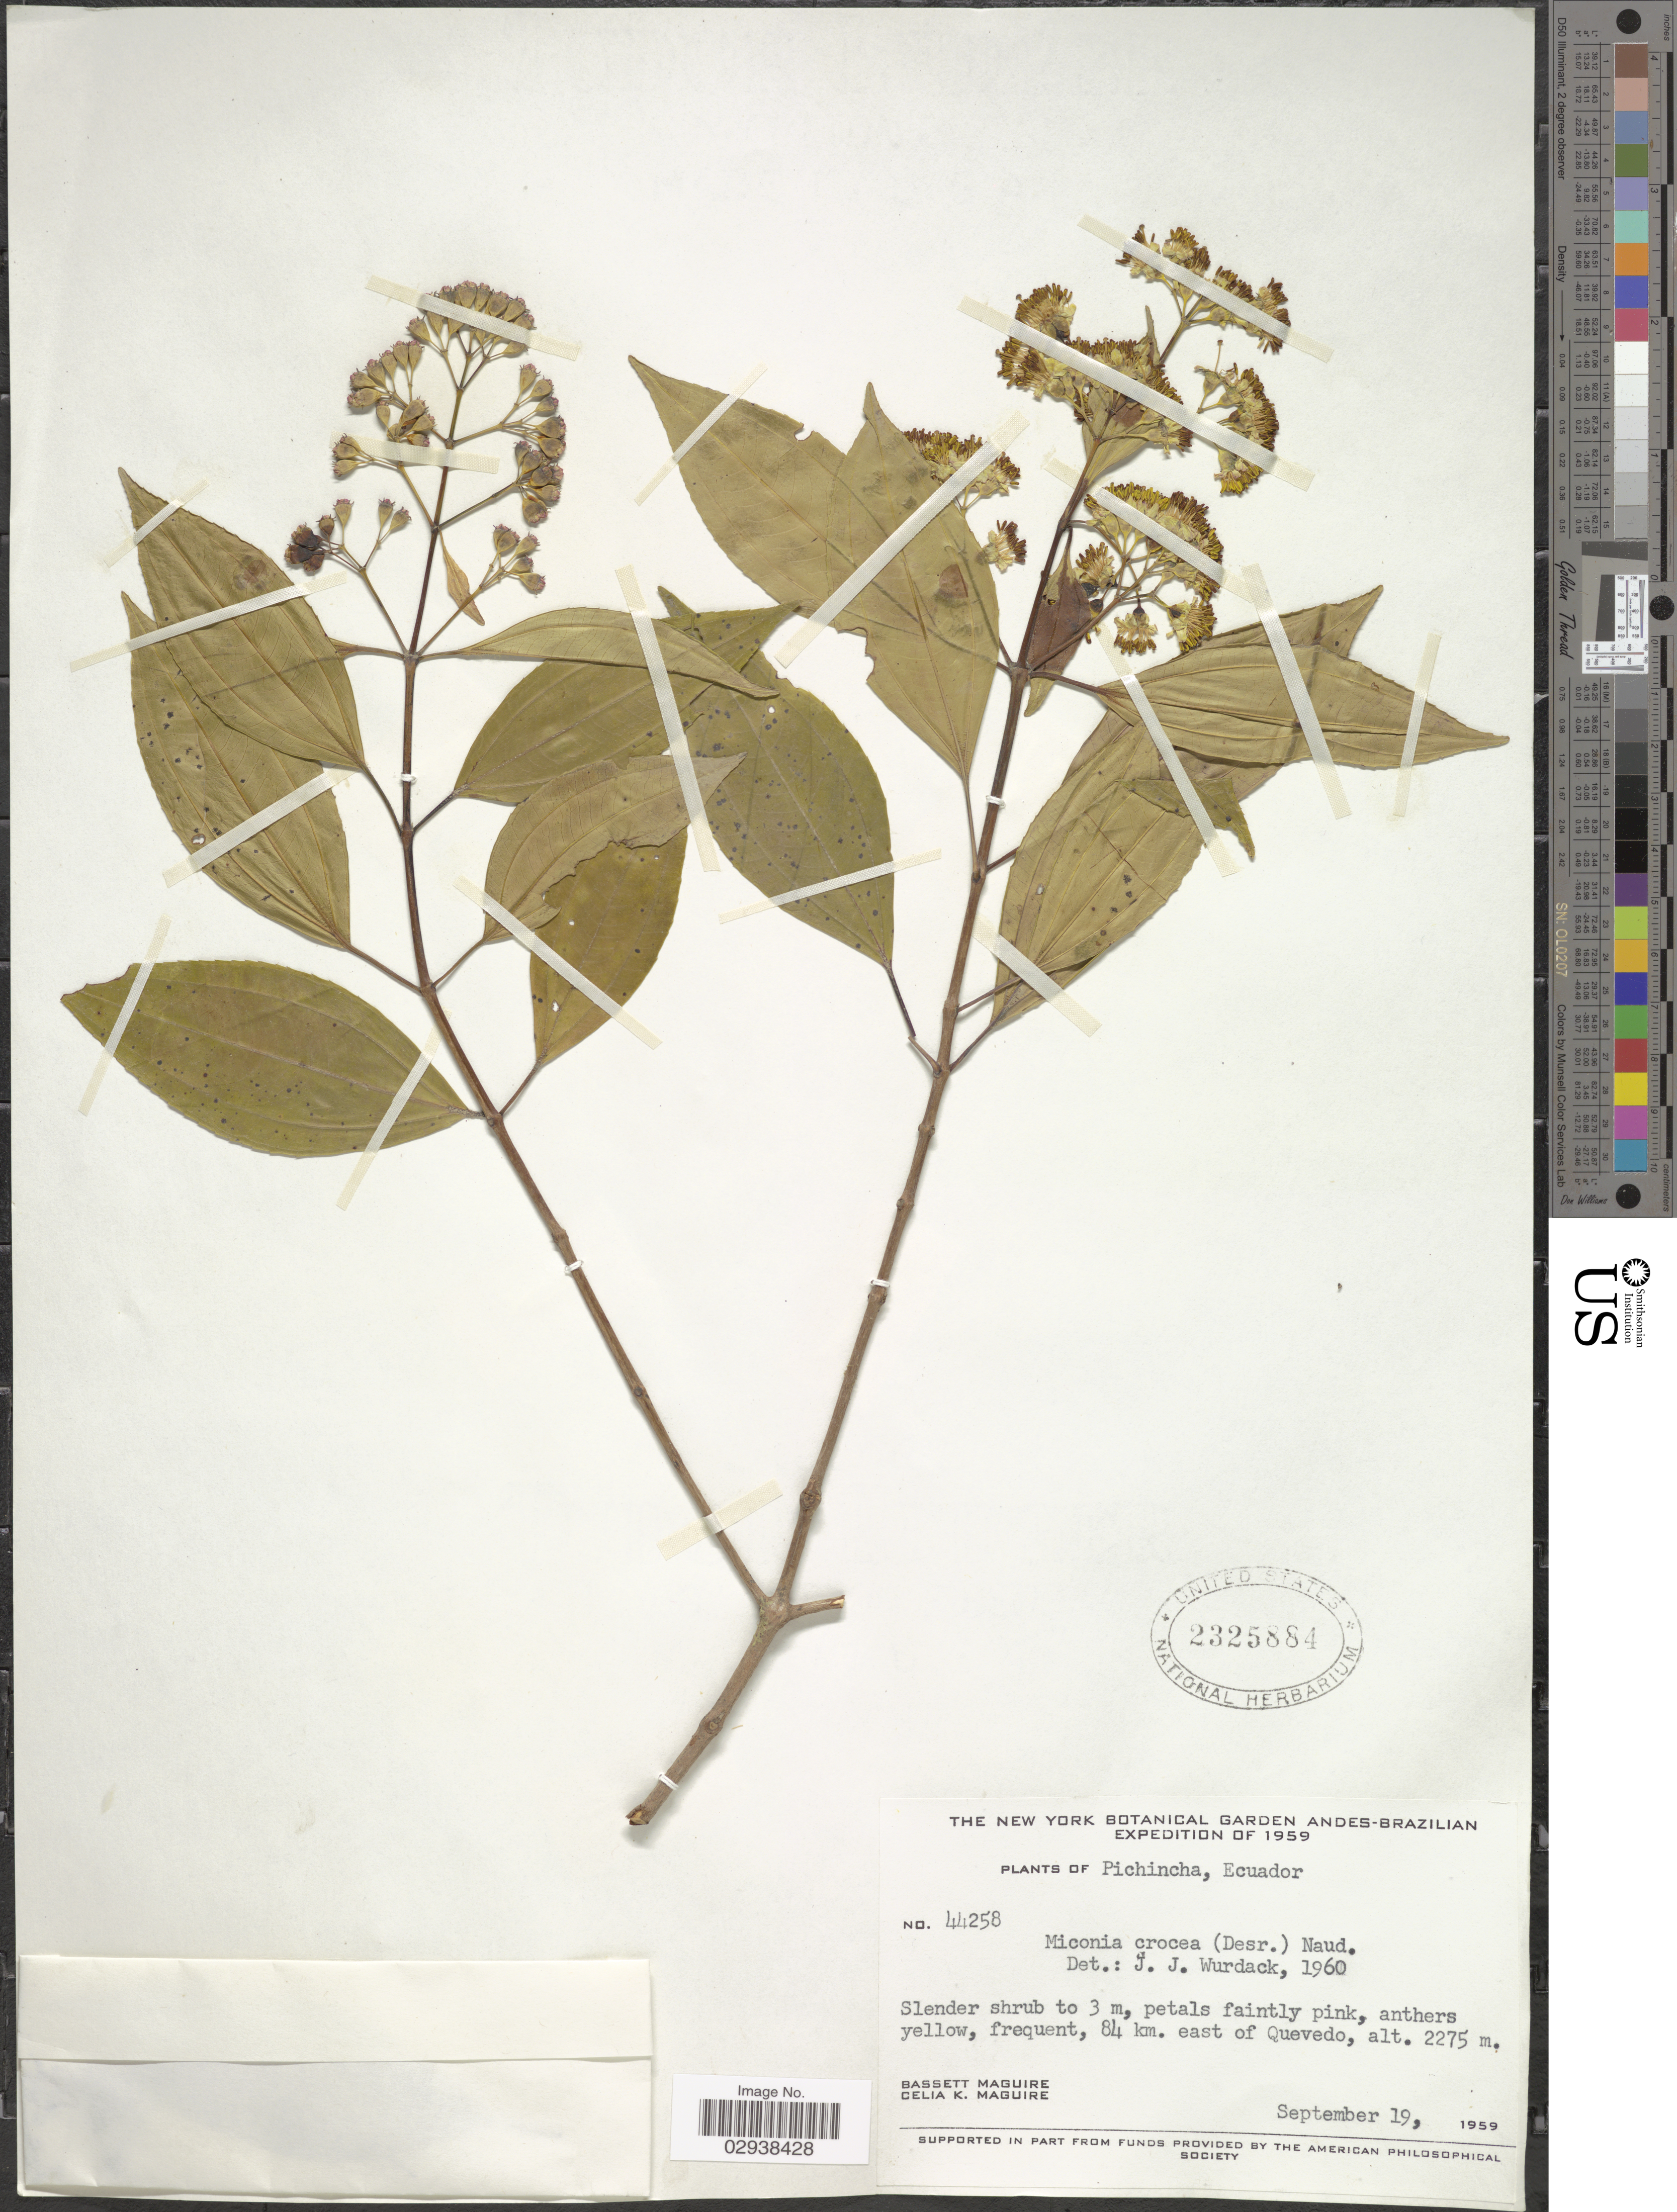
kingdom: Plantae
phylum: Tracheophyta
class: Magnoliopsida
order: Myrtales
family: Melastomataceae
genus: Miconia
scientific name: Miconia crocea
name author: (Desr.) Naudin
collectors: B. Maguire & C. K. Maguire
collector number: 44258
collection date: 1959-09-19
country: Ecuador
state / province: Pichincha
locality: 84 km. east of Quevedo.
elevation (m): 2275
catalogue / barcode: US 2325884